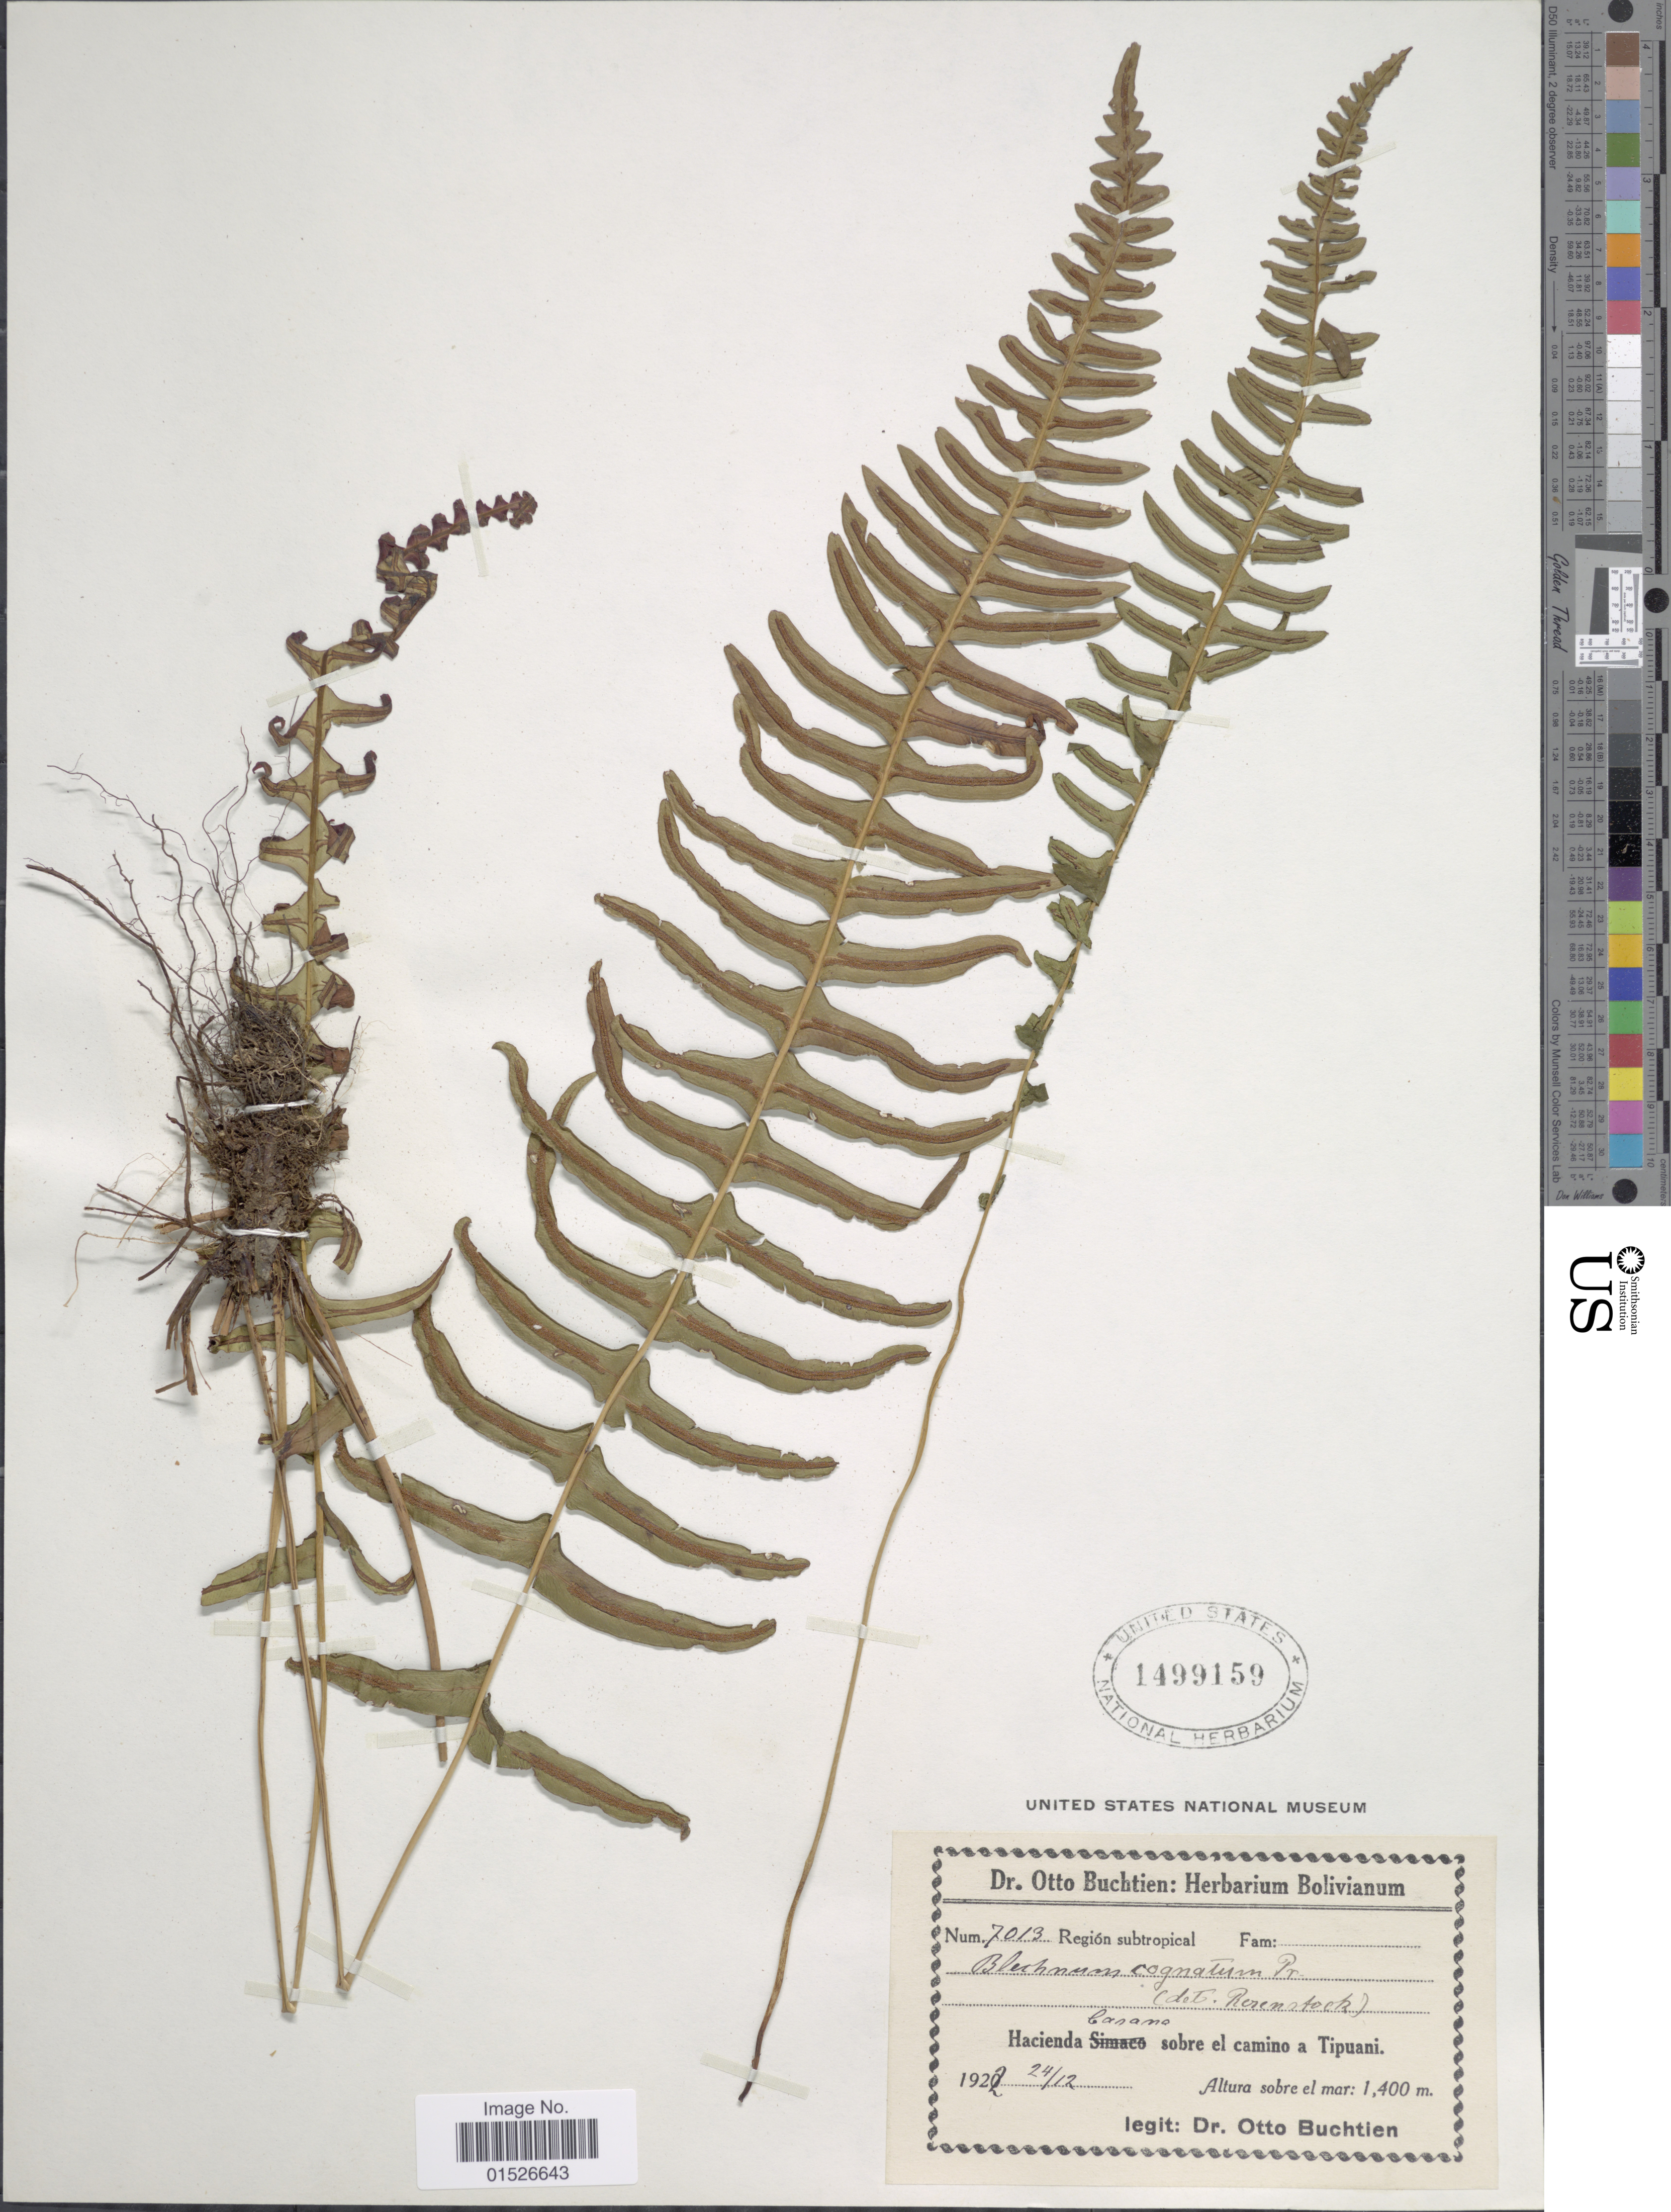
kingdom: Plantae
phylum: Tracheophyta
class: Polypodiopsida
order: Polypodiales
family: Blechnaceae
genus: Blechnum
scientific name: Blechnum occidentale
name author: L.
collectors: O. Buchtien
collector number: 7013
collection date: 1922-12-24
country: Bolivia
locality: Hacienda Casana sobre el camino a Tipuani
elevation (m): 1400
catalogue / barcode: US 1499159